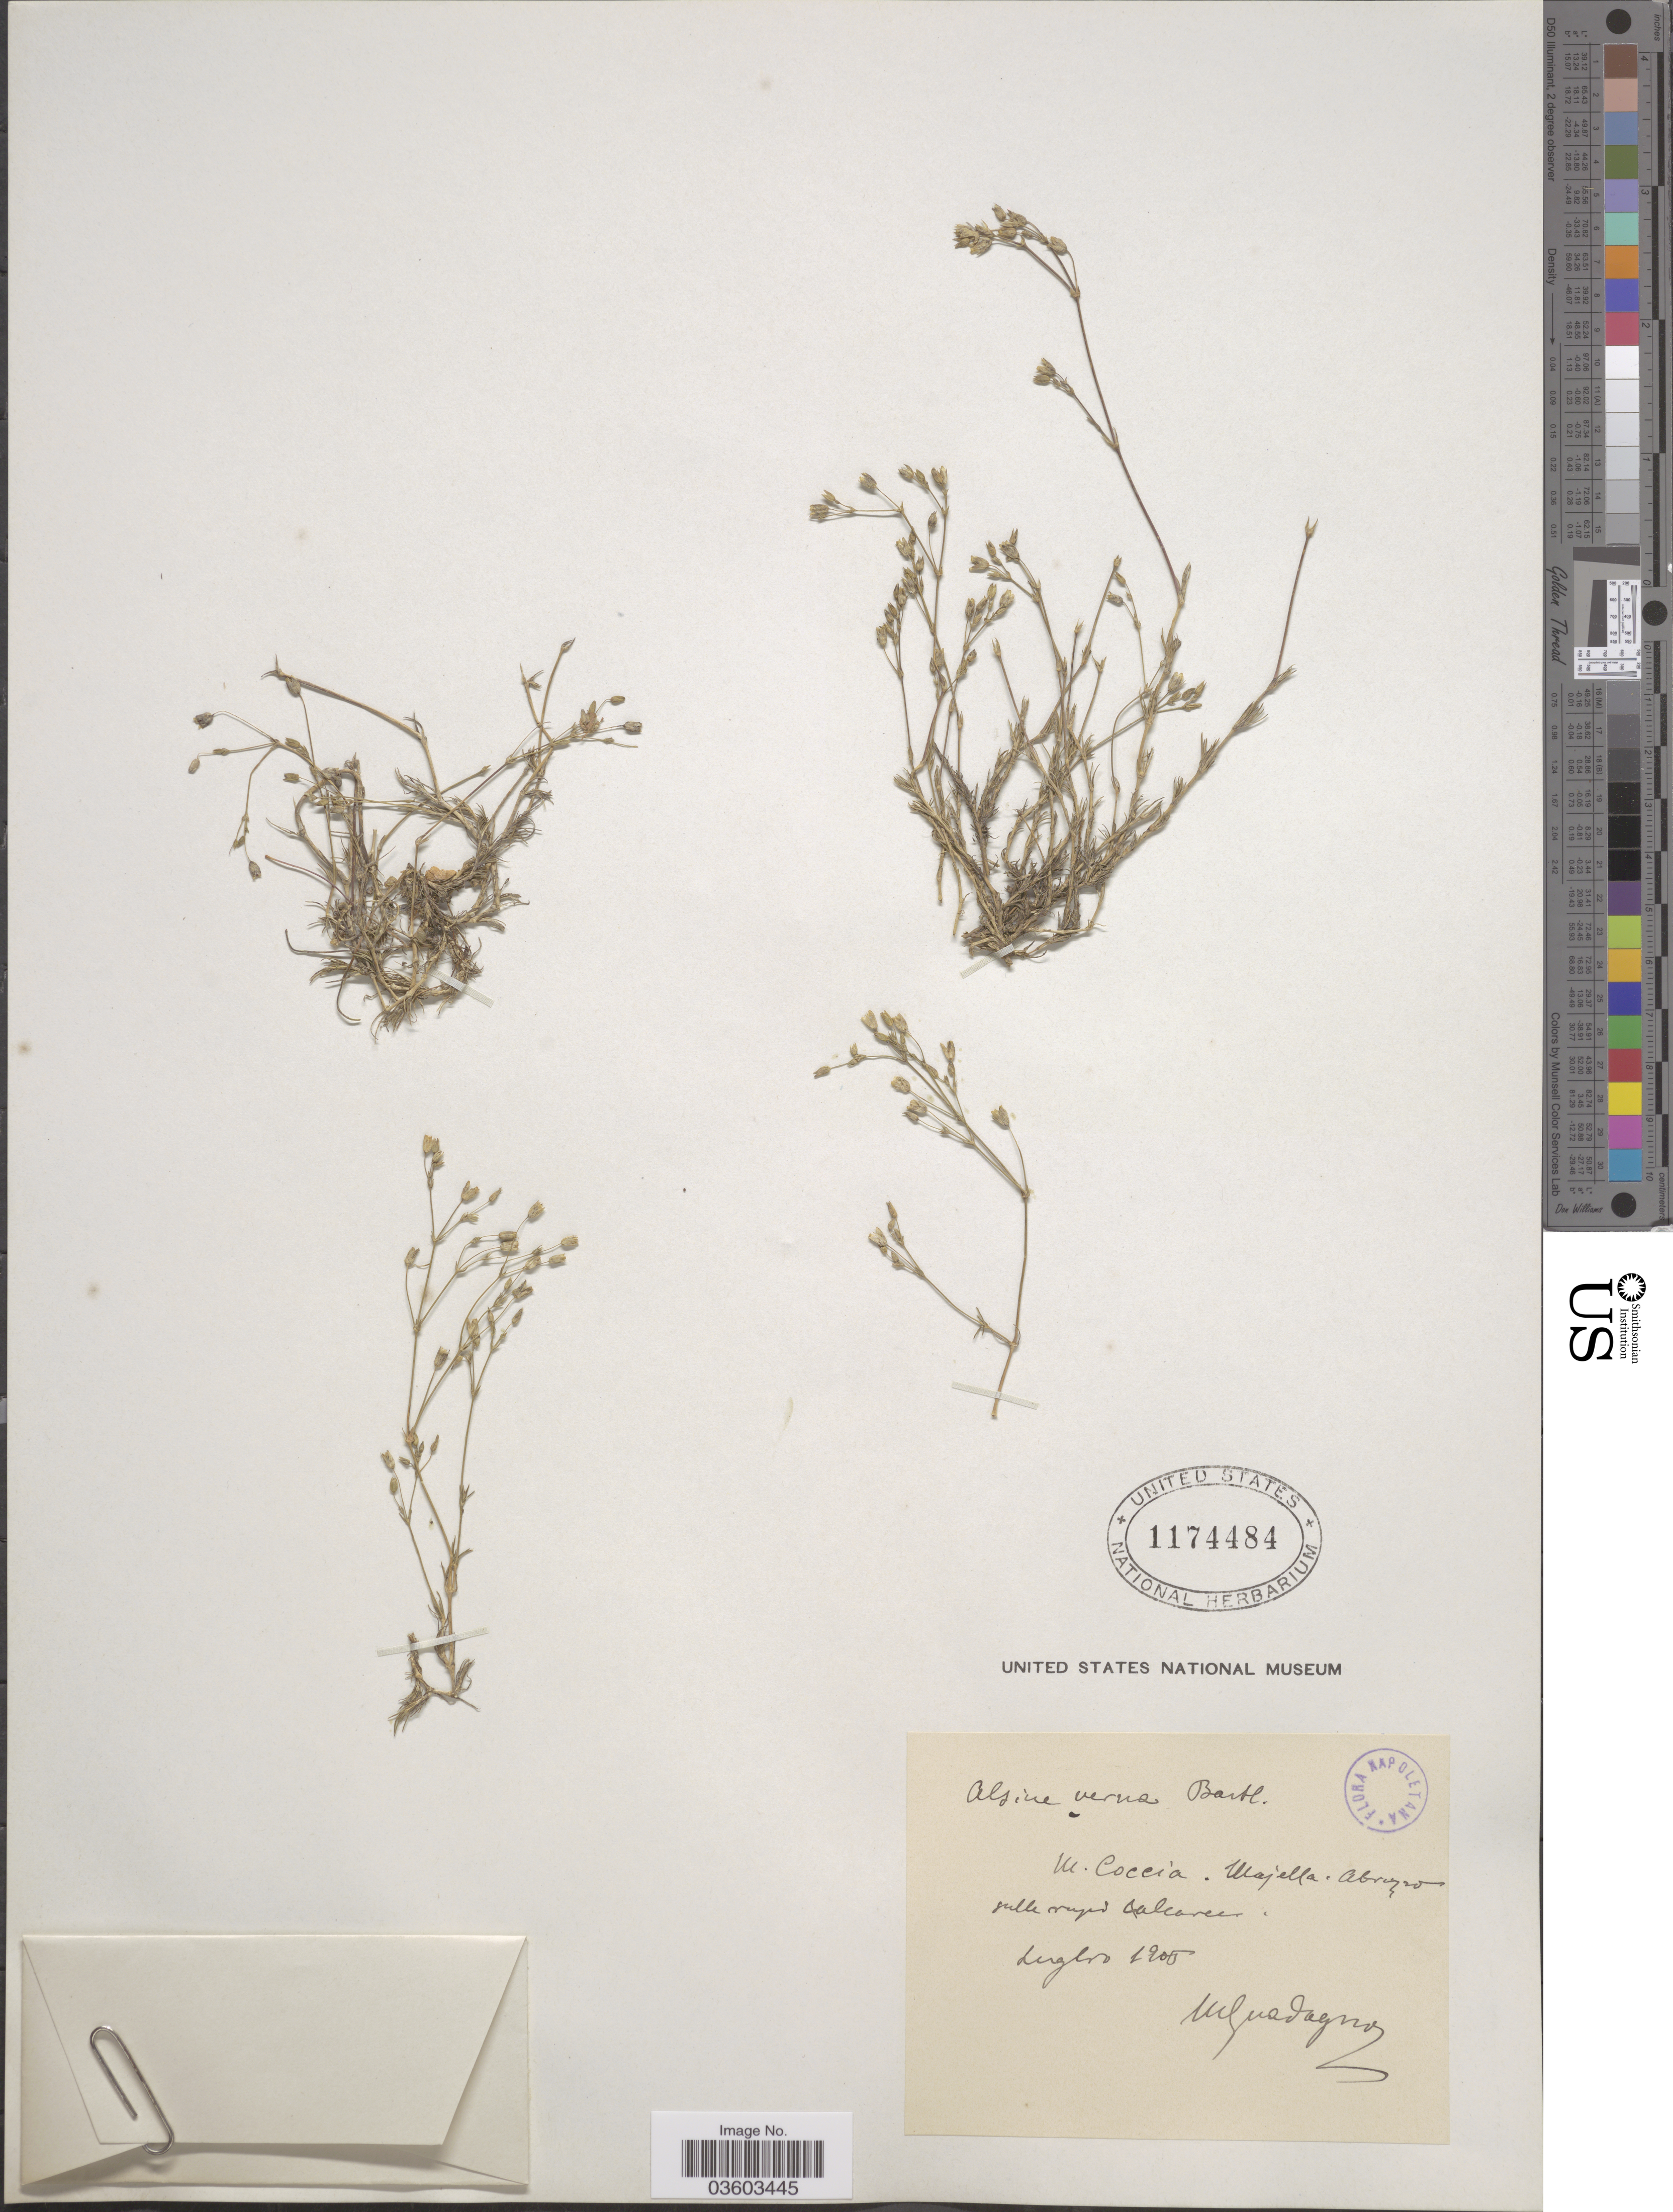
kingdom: Plantae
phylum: Tracheophyta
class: Magnoliopsida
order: Caryophyllales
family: Caryophyllaceae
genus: Sabulina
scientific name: Sabulina verna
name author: (L.) Rchb.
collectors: M. Guadagno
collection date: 1905-07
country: Italy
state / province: Abruzzo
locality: M. Coccia, Majella, Abruzzo, sulle rupe calcarea.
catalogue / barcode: US 1174484